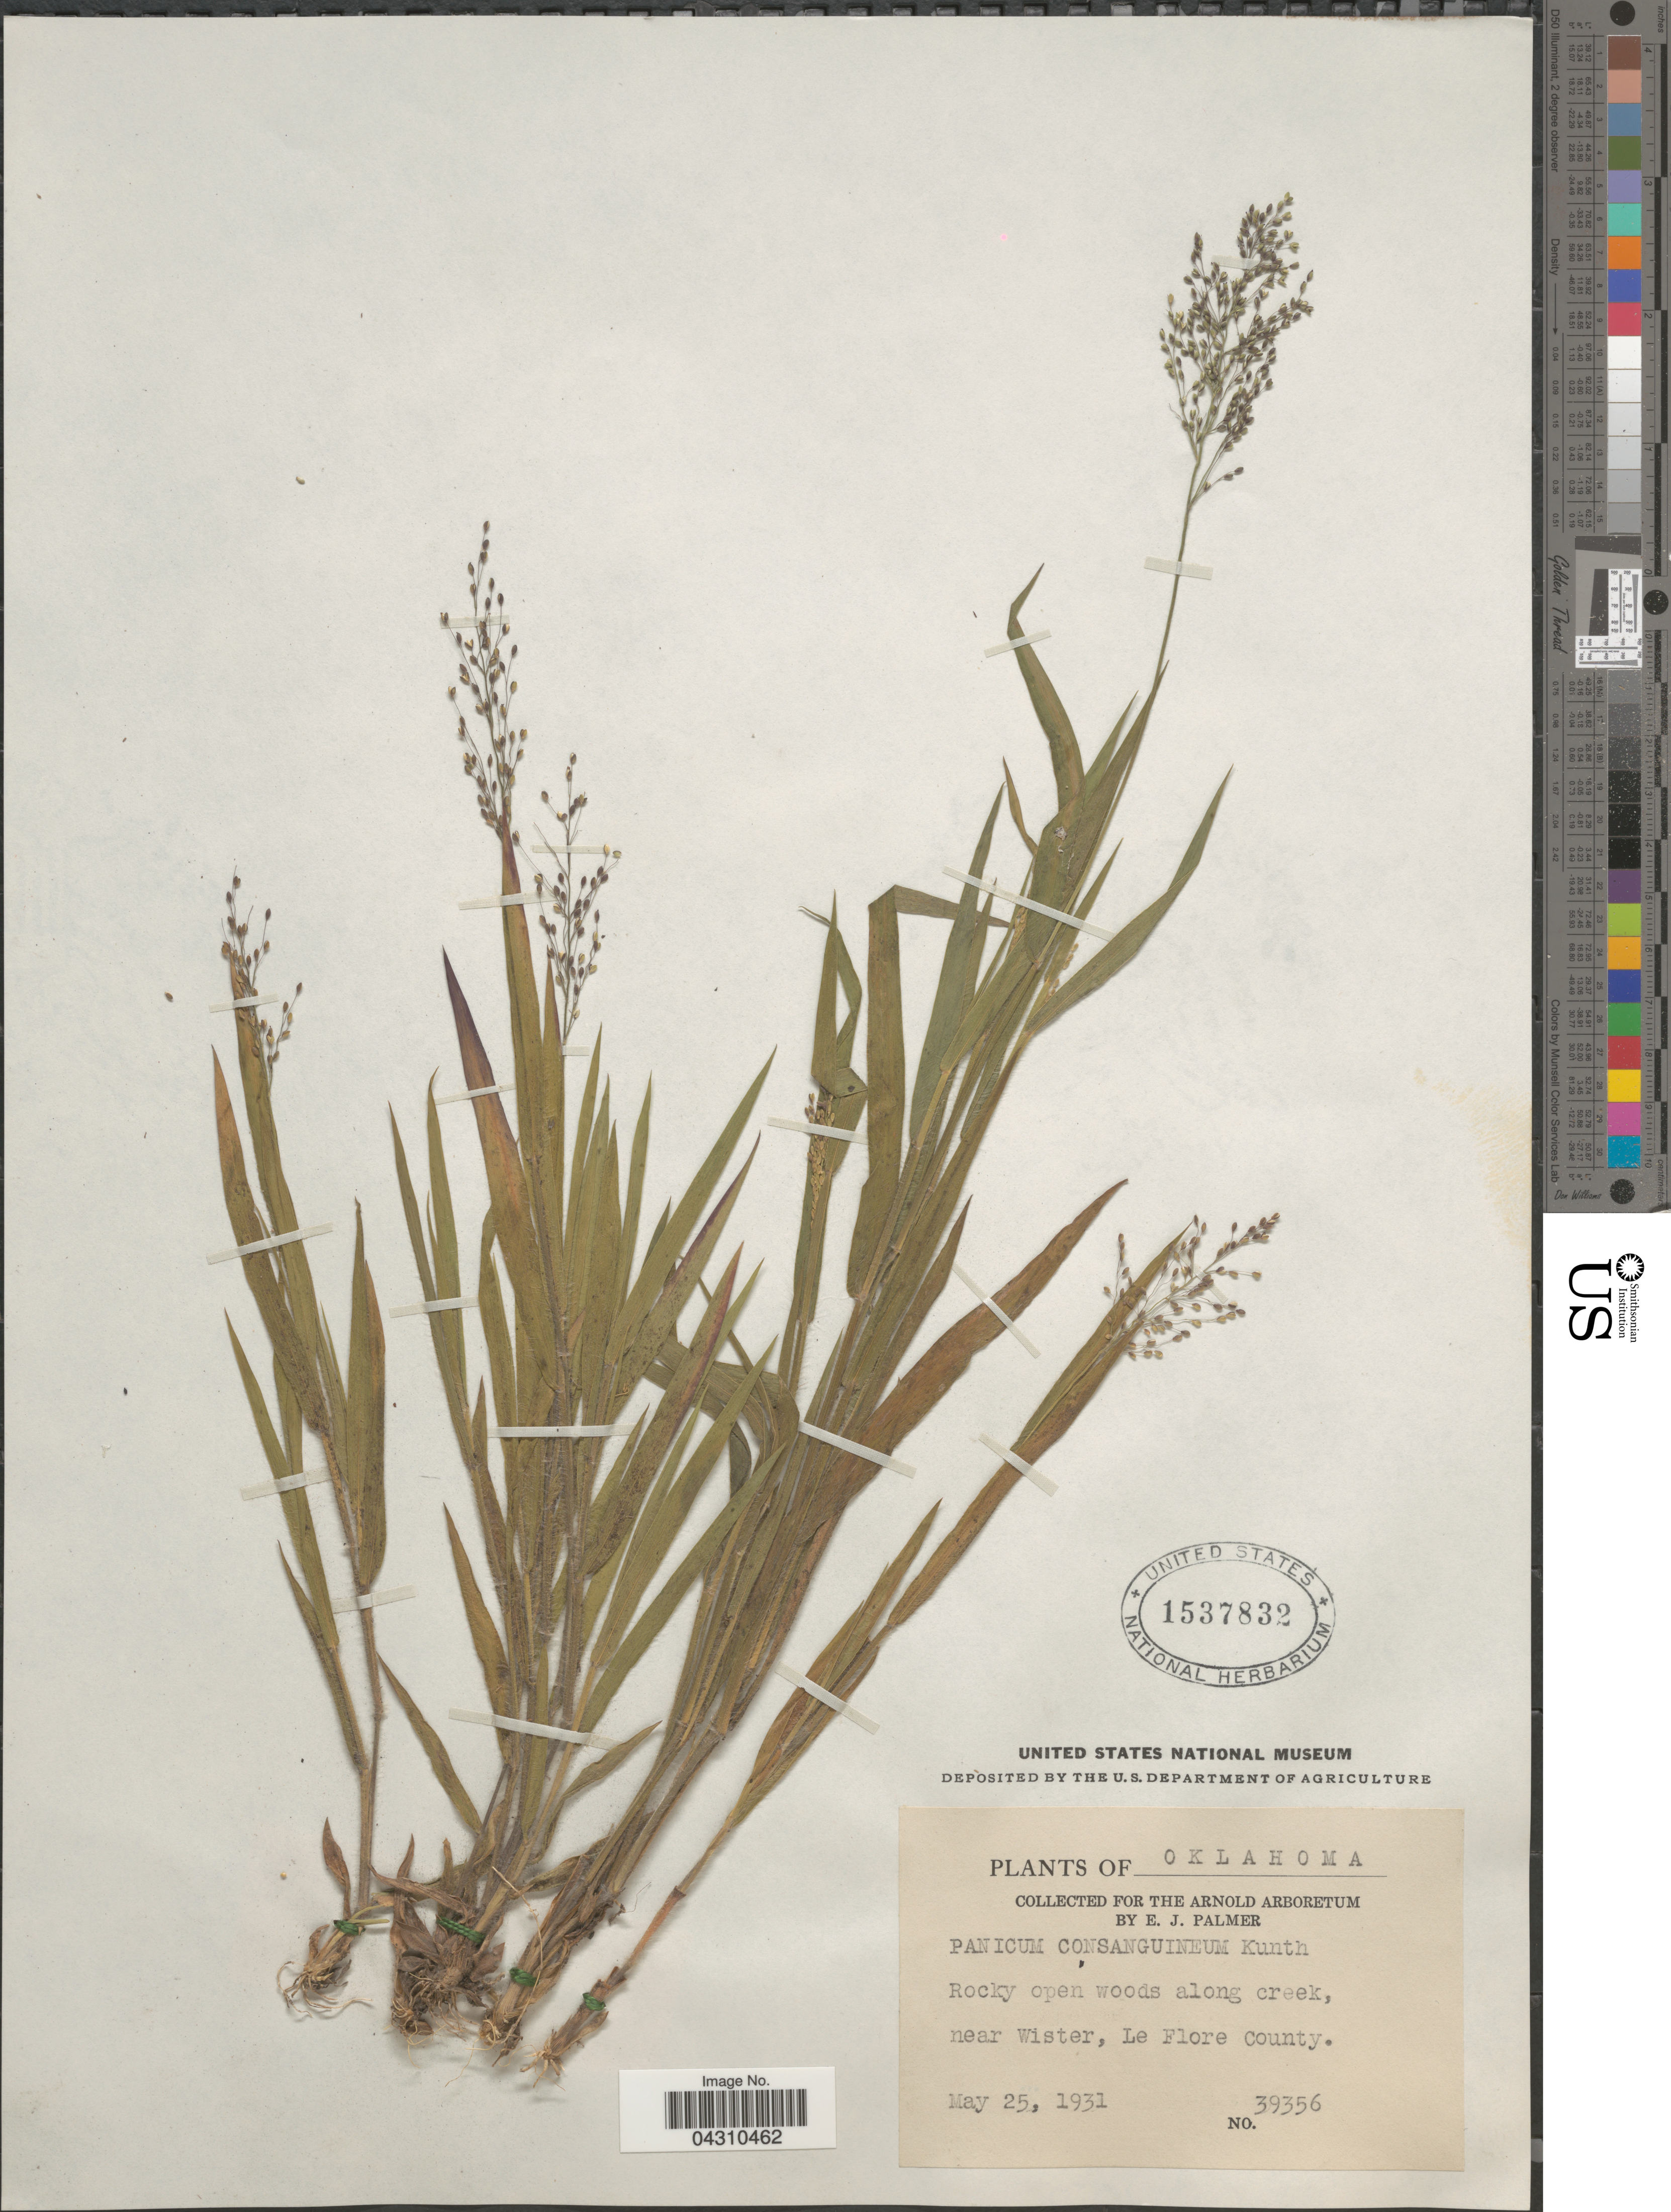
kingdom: Plantae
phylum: Tracheophyta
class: Liliopsida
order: Poales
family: Poaceae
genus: Dichanthelium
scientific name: Dichanthelium acuminatum var. acuminatum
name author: (Sw.) Gould & C.A. Clark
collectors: E. J. Palmer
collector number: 39356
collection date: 1931-05-25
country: United States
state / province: Oklahoma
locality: Rocky open woods along creek, near Wister, Le Flore County.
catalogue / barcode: US 1537832